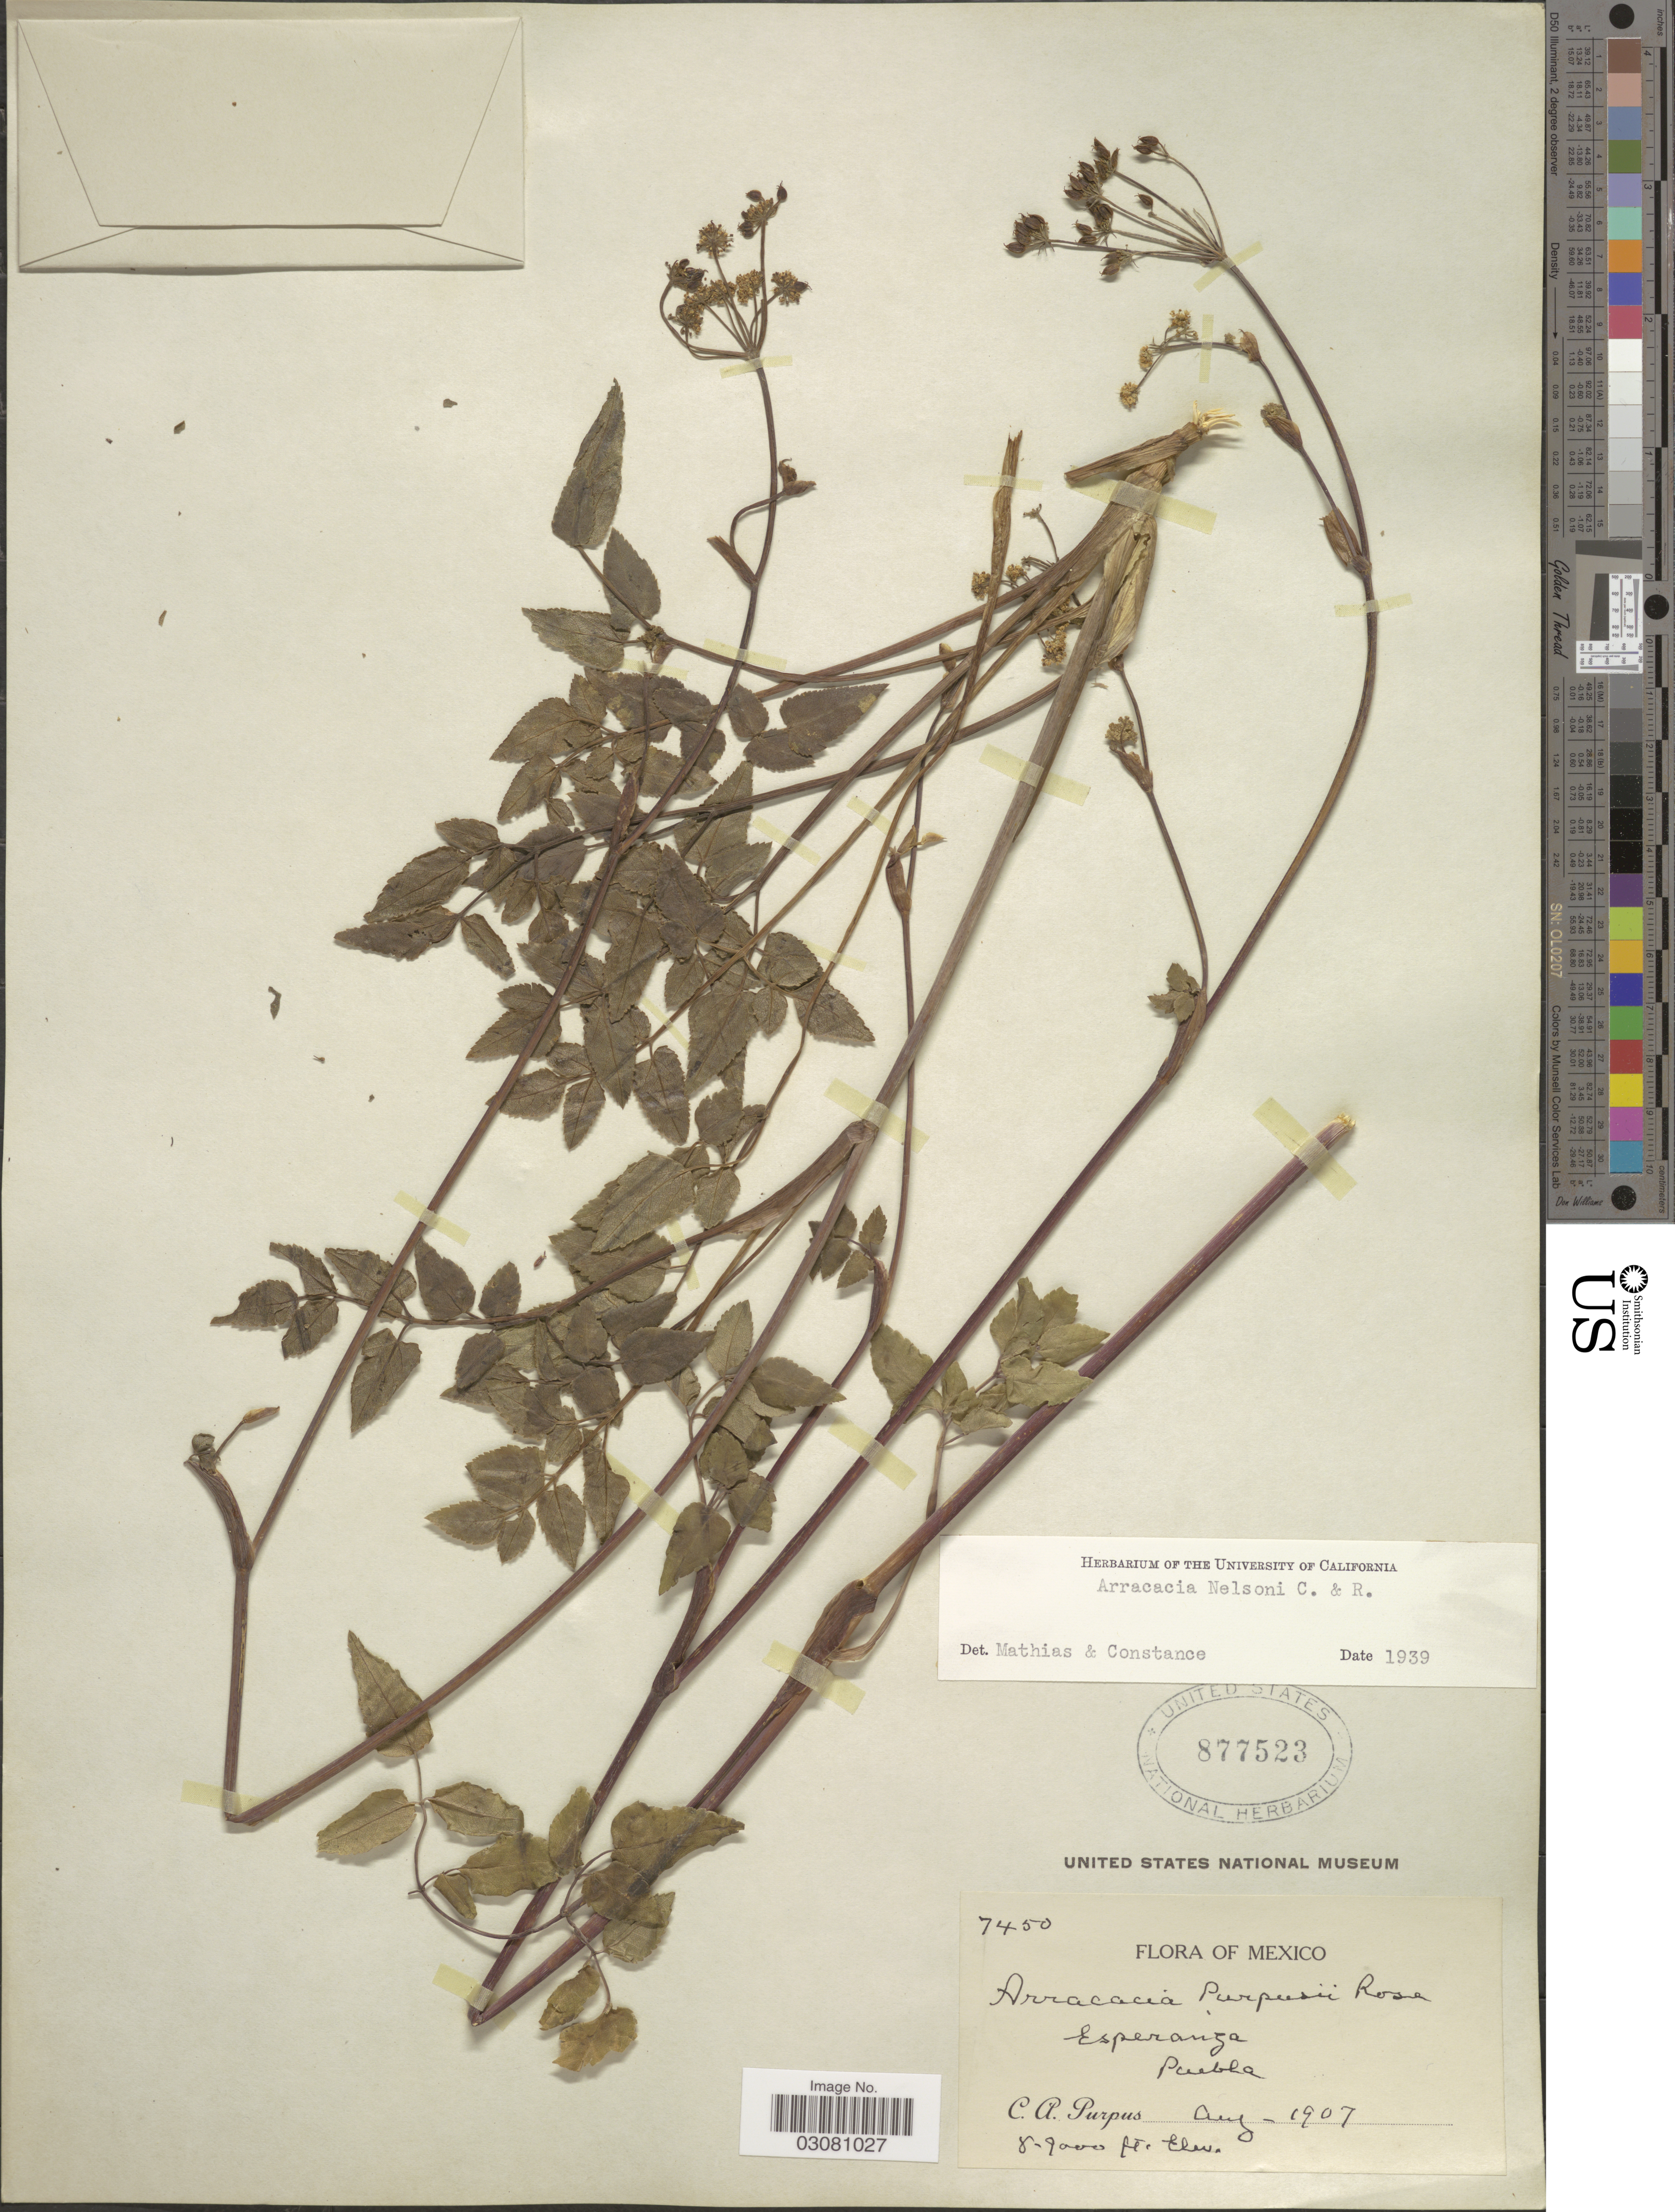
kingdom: Plantae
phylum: Tracheophyta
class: Magnoliopsida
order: Apiales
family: Apiaceae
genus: Arracacia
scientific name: Arracacia nelsoni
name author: J.M. Coult. & Rose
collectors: C. A. Purpus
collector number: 7450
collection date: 1907-08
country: Mexico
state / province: Puebla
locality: Esperanza.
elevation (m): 2438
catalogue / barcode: US 877523